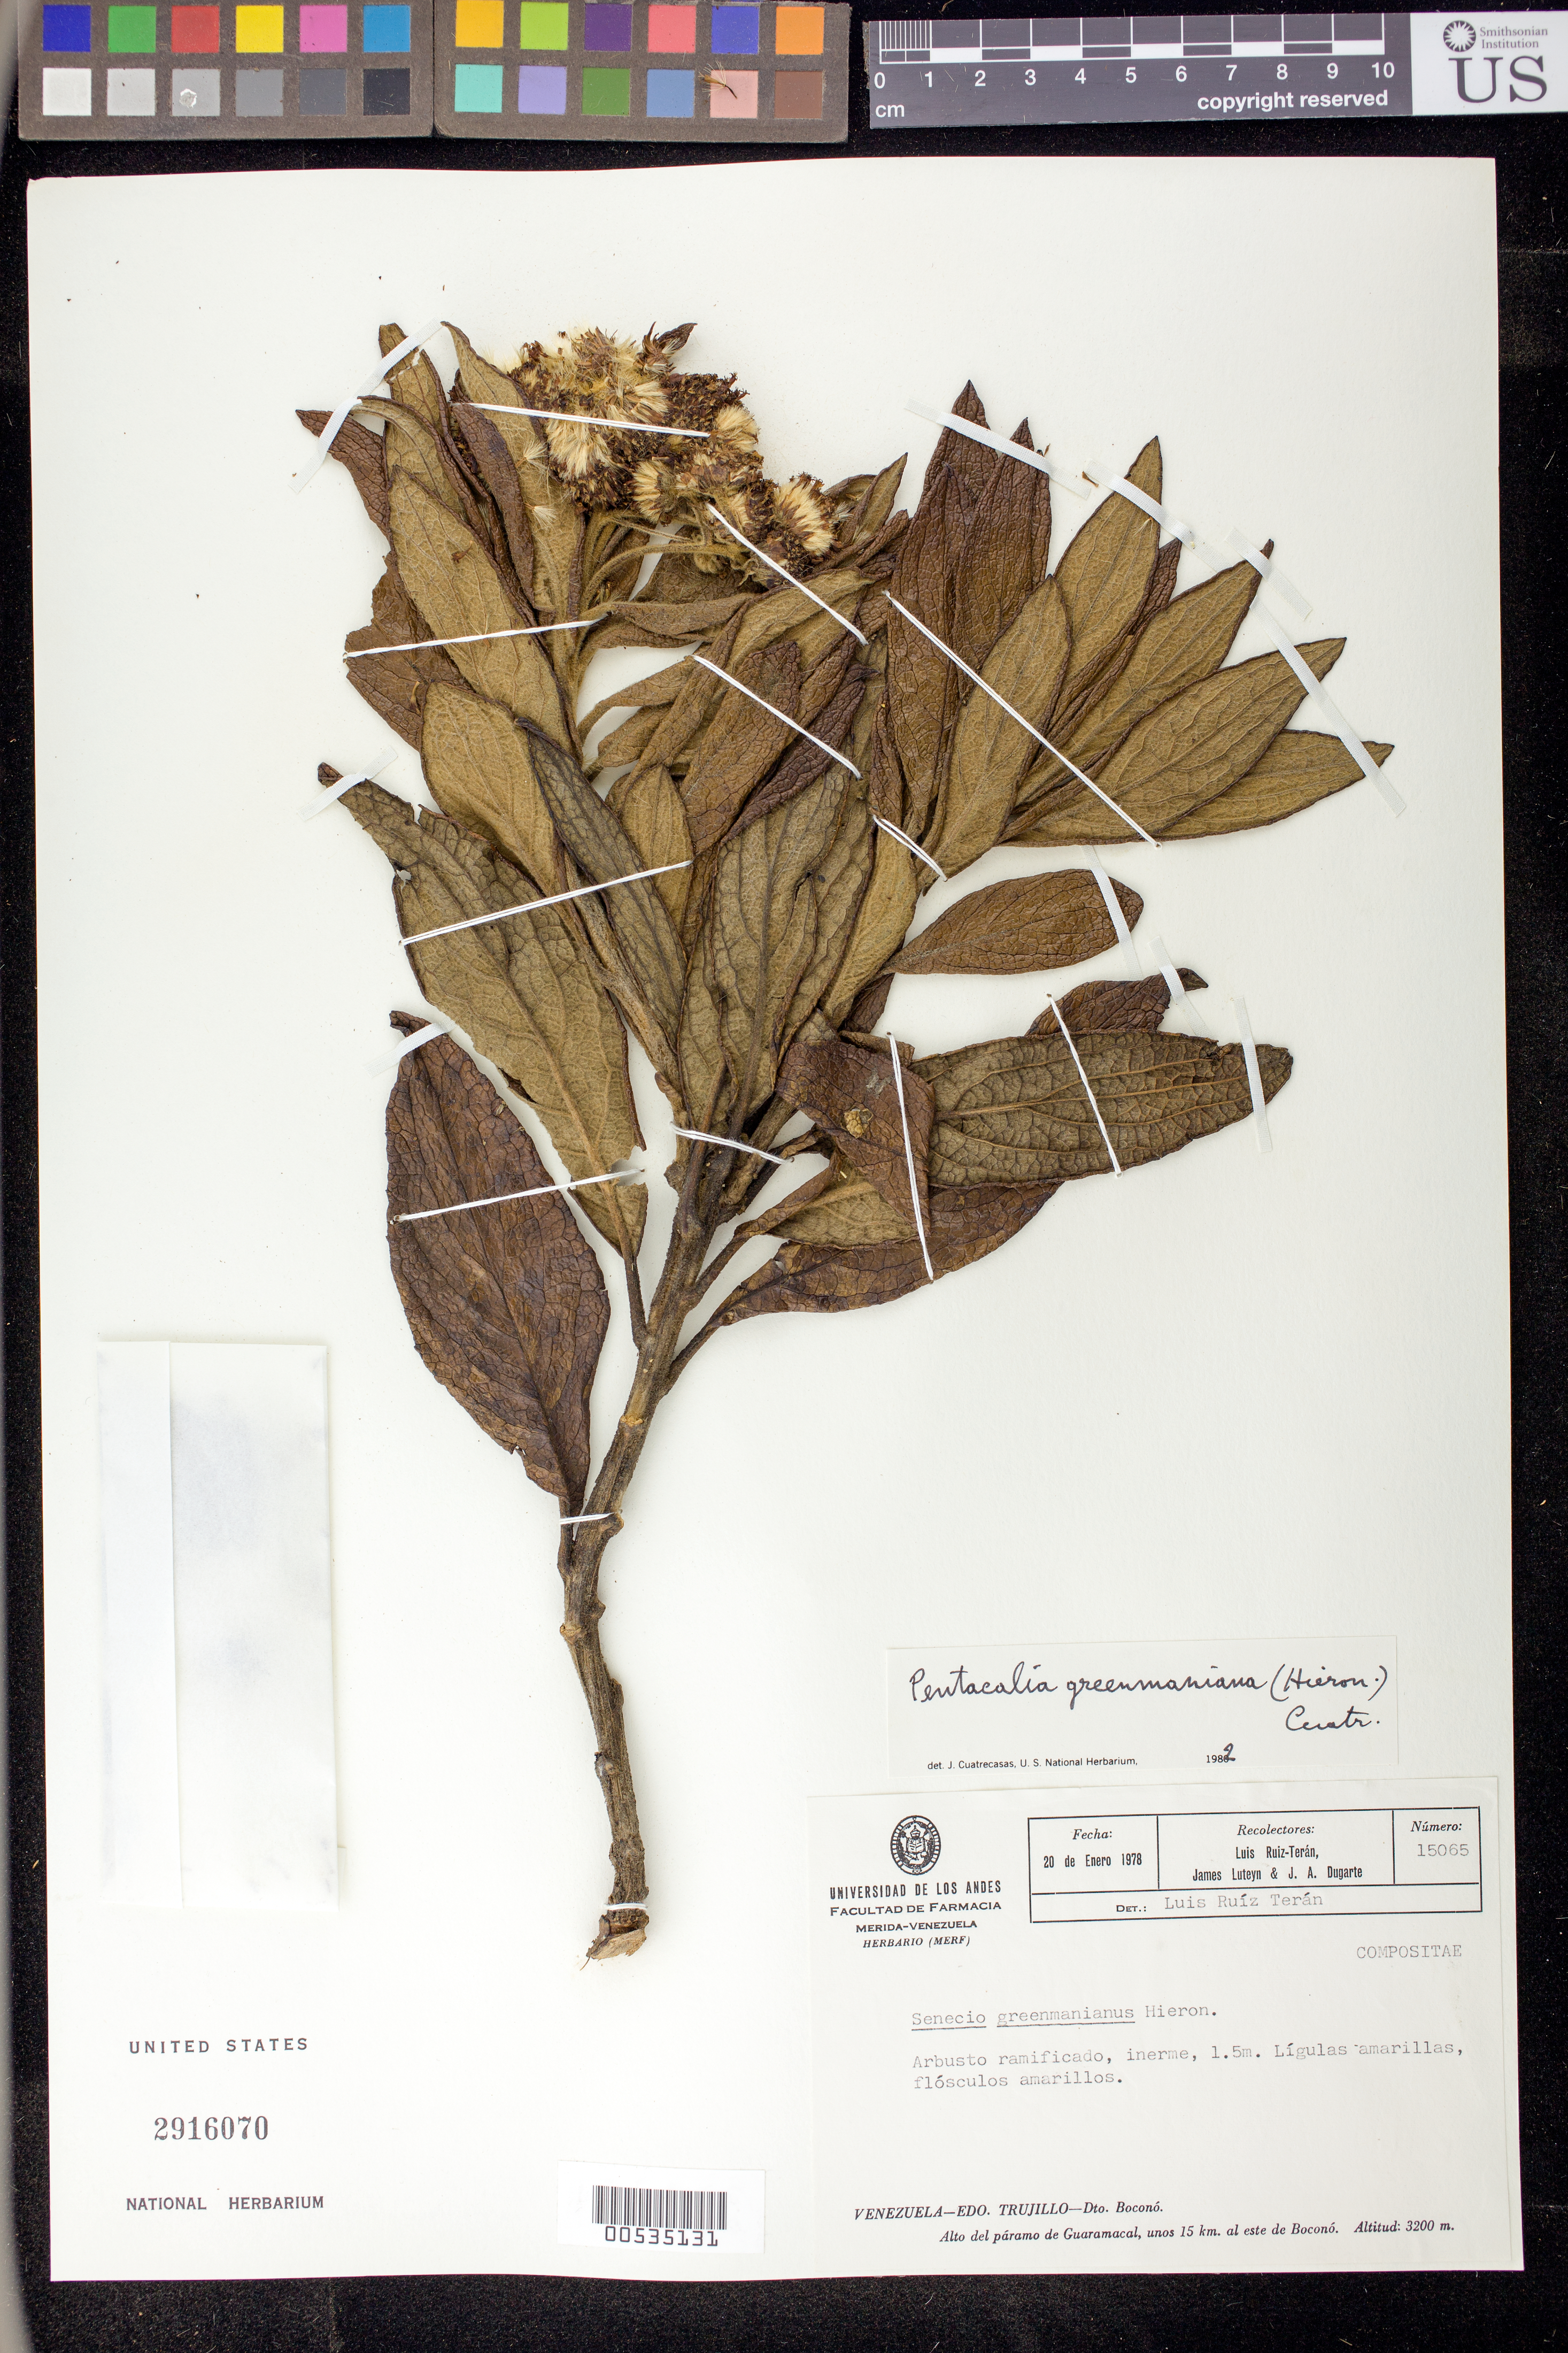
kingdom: Plantae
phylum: Tracheophyta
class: Magnoliopsida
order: Asterales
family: Asteraceae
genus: Pentacalia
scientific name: Pentacalia greenmaniana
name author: (Hieron.) Cuatrec.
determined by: Cuatrecasas, J.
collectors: L. E. Ruíz-Terán, J. L. Luteyn & J. Dugarte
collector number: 15065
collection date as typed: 20 Jan 1978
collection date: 1978-01-20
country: Venezuela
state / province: Trujillo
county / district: Boconó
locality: Páramo de Guaramacal, 15 km E of Boconó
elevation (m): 3200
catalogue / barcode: US 2916070